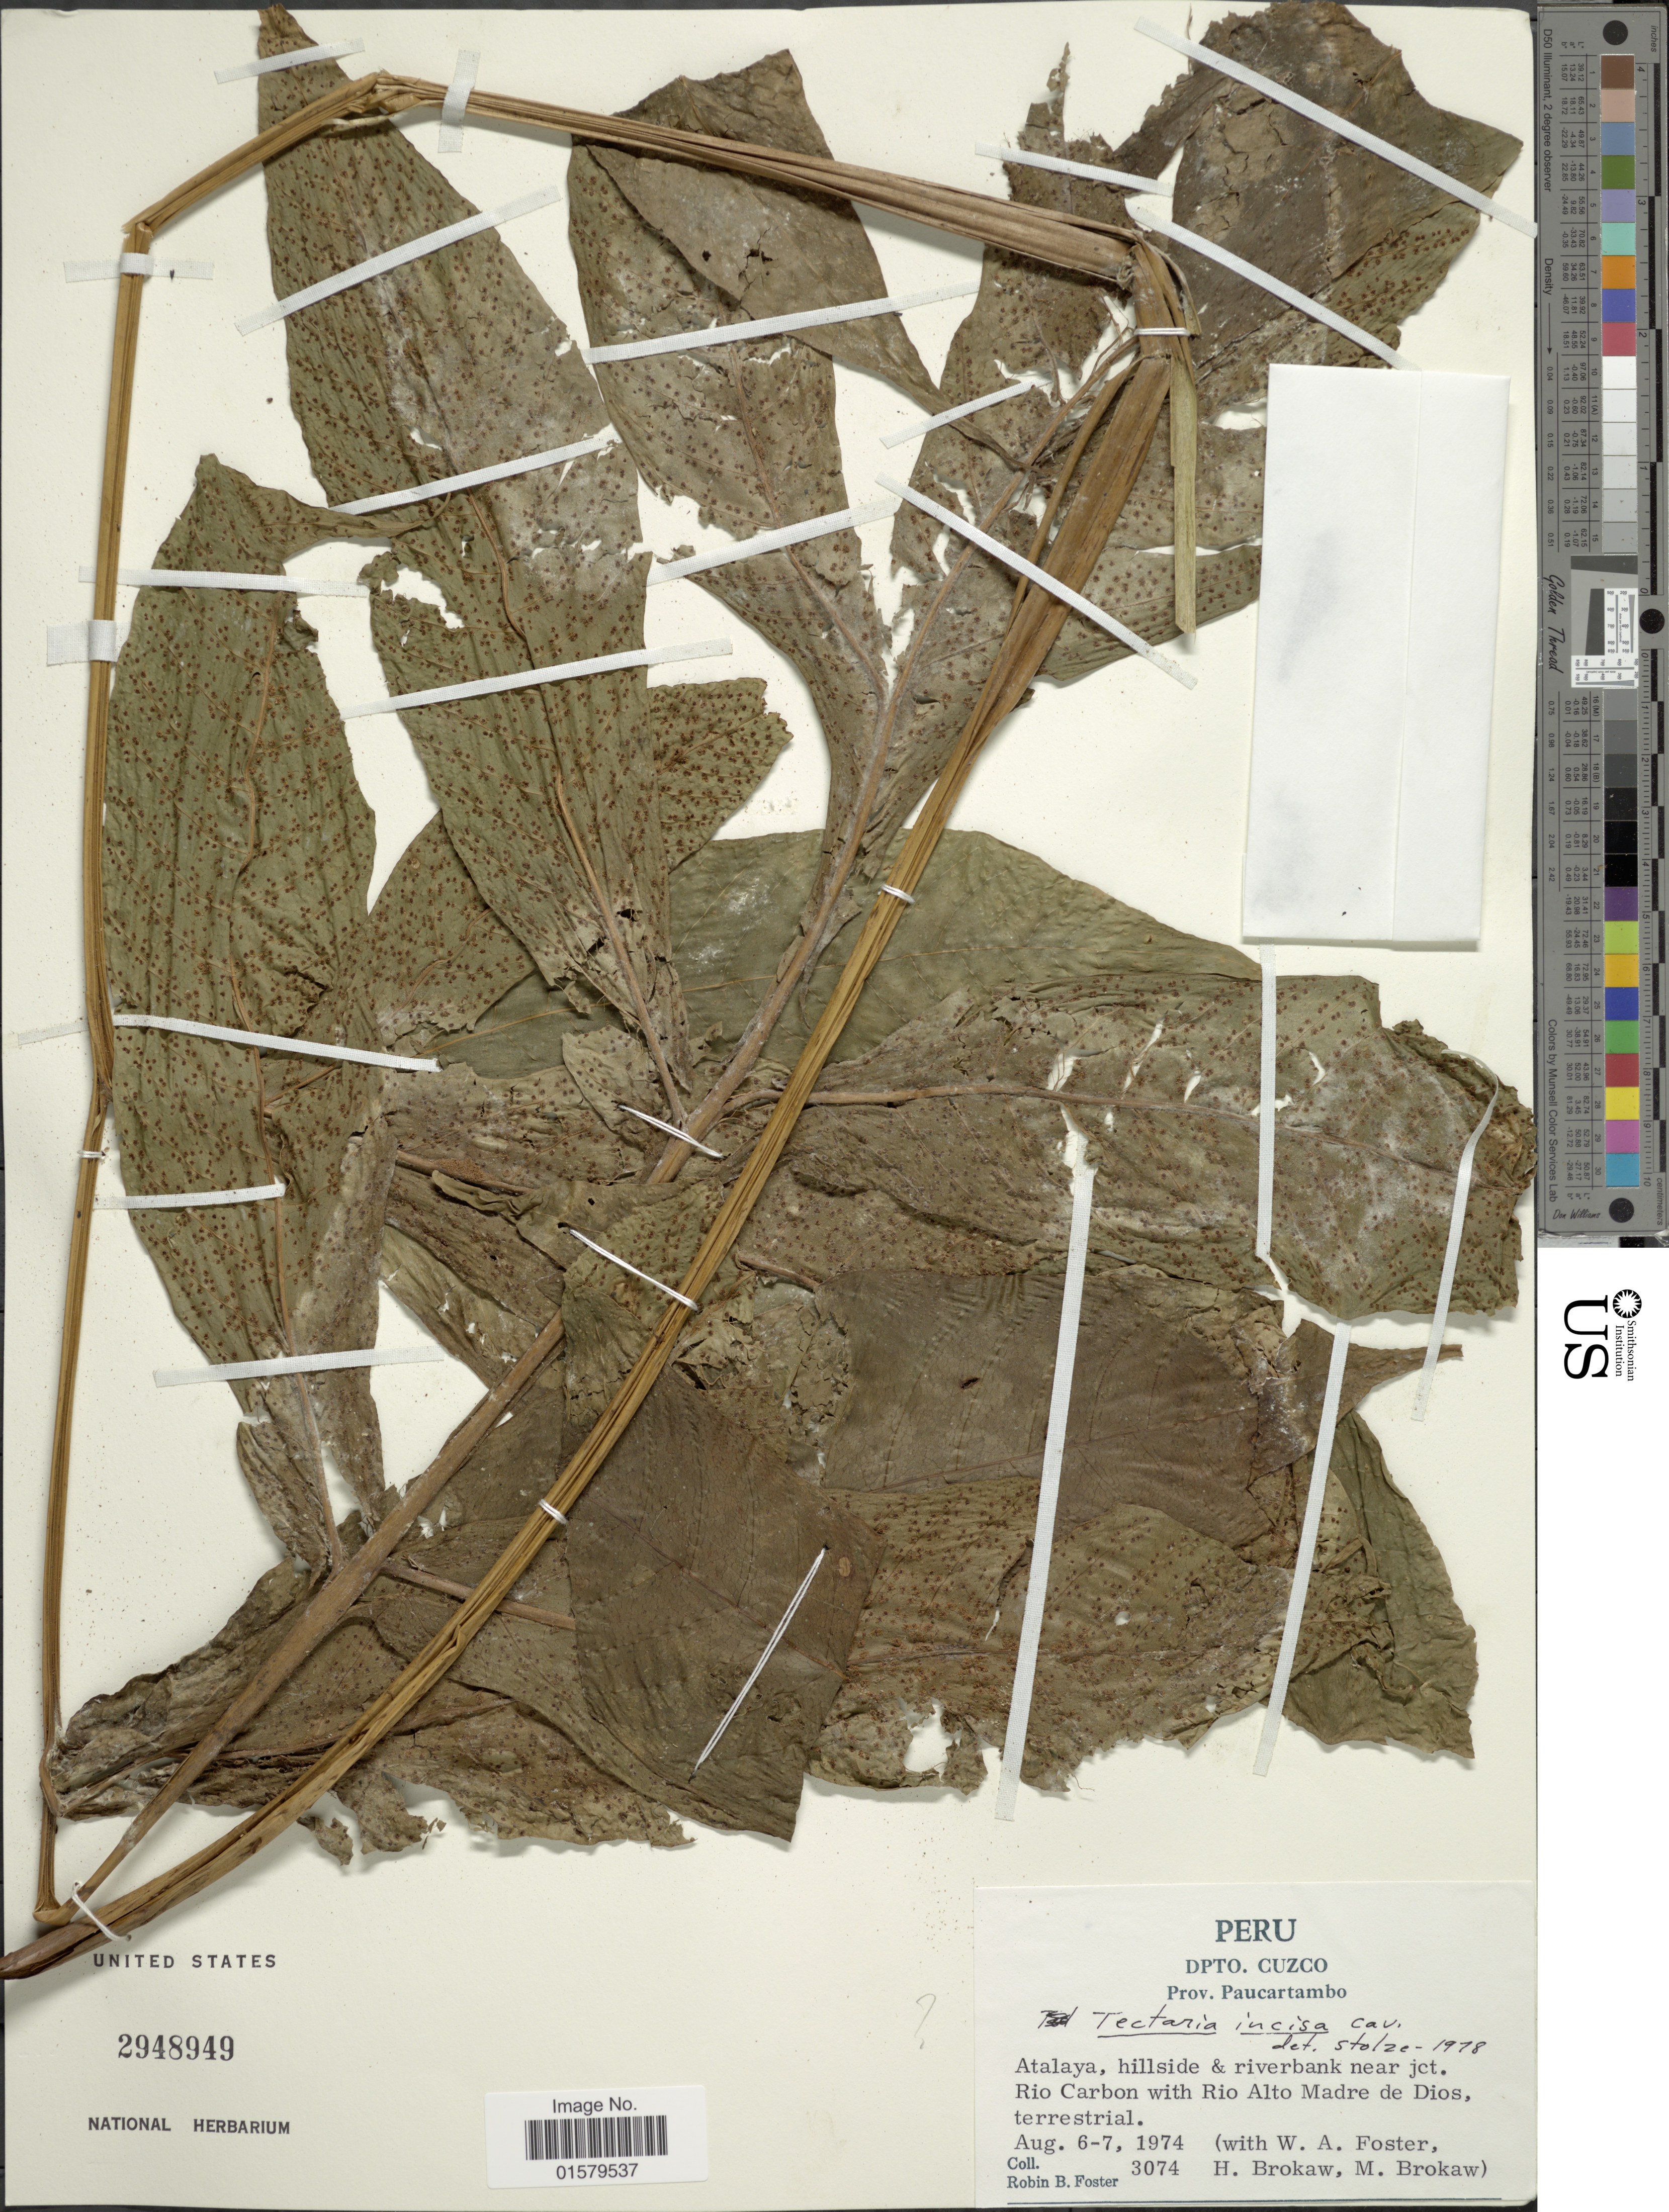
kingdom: Plantae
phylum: Tracheophyta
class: Polypodiopsida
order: Polypodiales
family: Tectariaceae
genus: Tectaria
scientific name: Tectaria antioquiana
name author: (Baker) C. Chr.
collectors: R. B. Foster, W. Foster, H. Brokaw & M. Borkaw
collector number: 3074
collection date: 1974-08-06/1974-08-07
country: Peru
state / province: Cusco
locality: DPTO. Cuzco, Prov. Paucartambo, Atalaya, hillside & riverbank near jct. Rio Carbon with Rio Madre de Dios terrestrial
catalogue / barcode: US 2948949